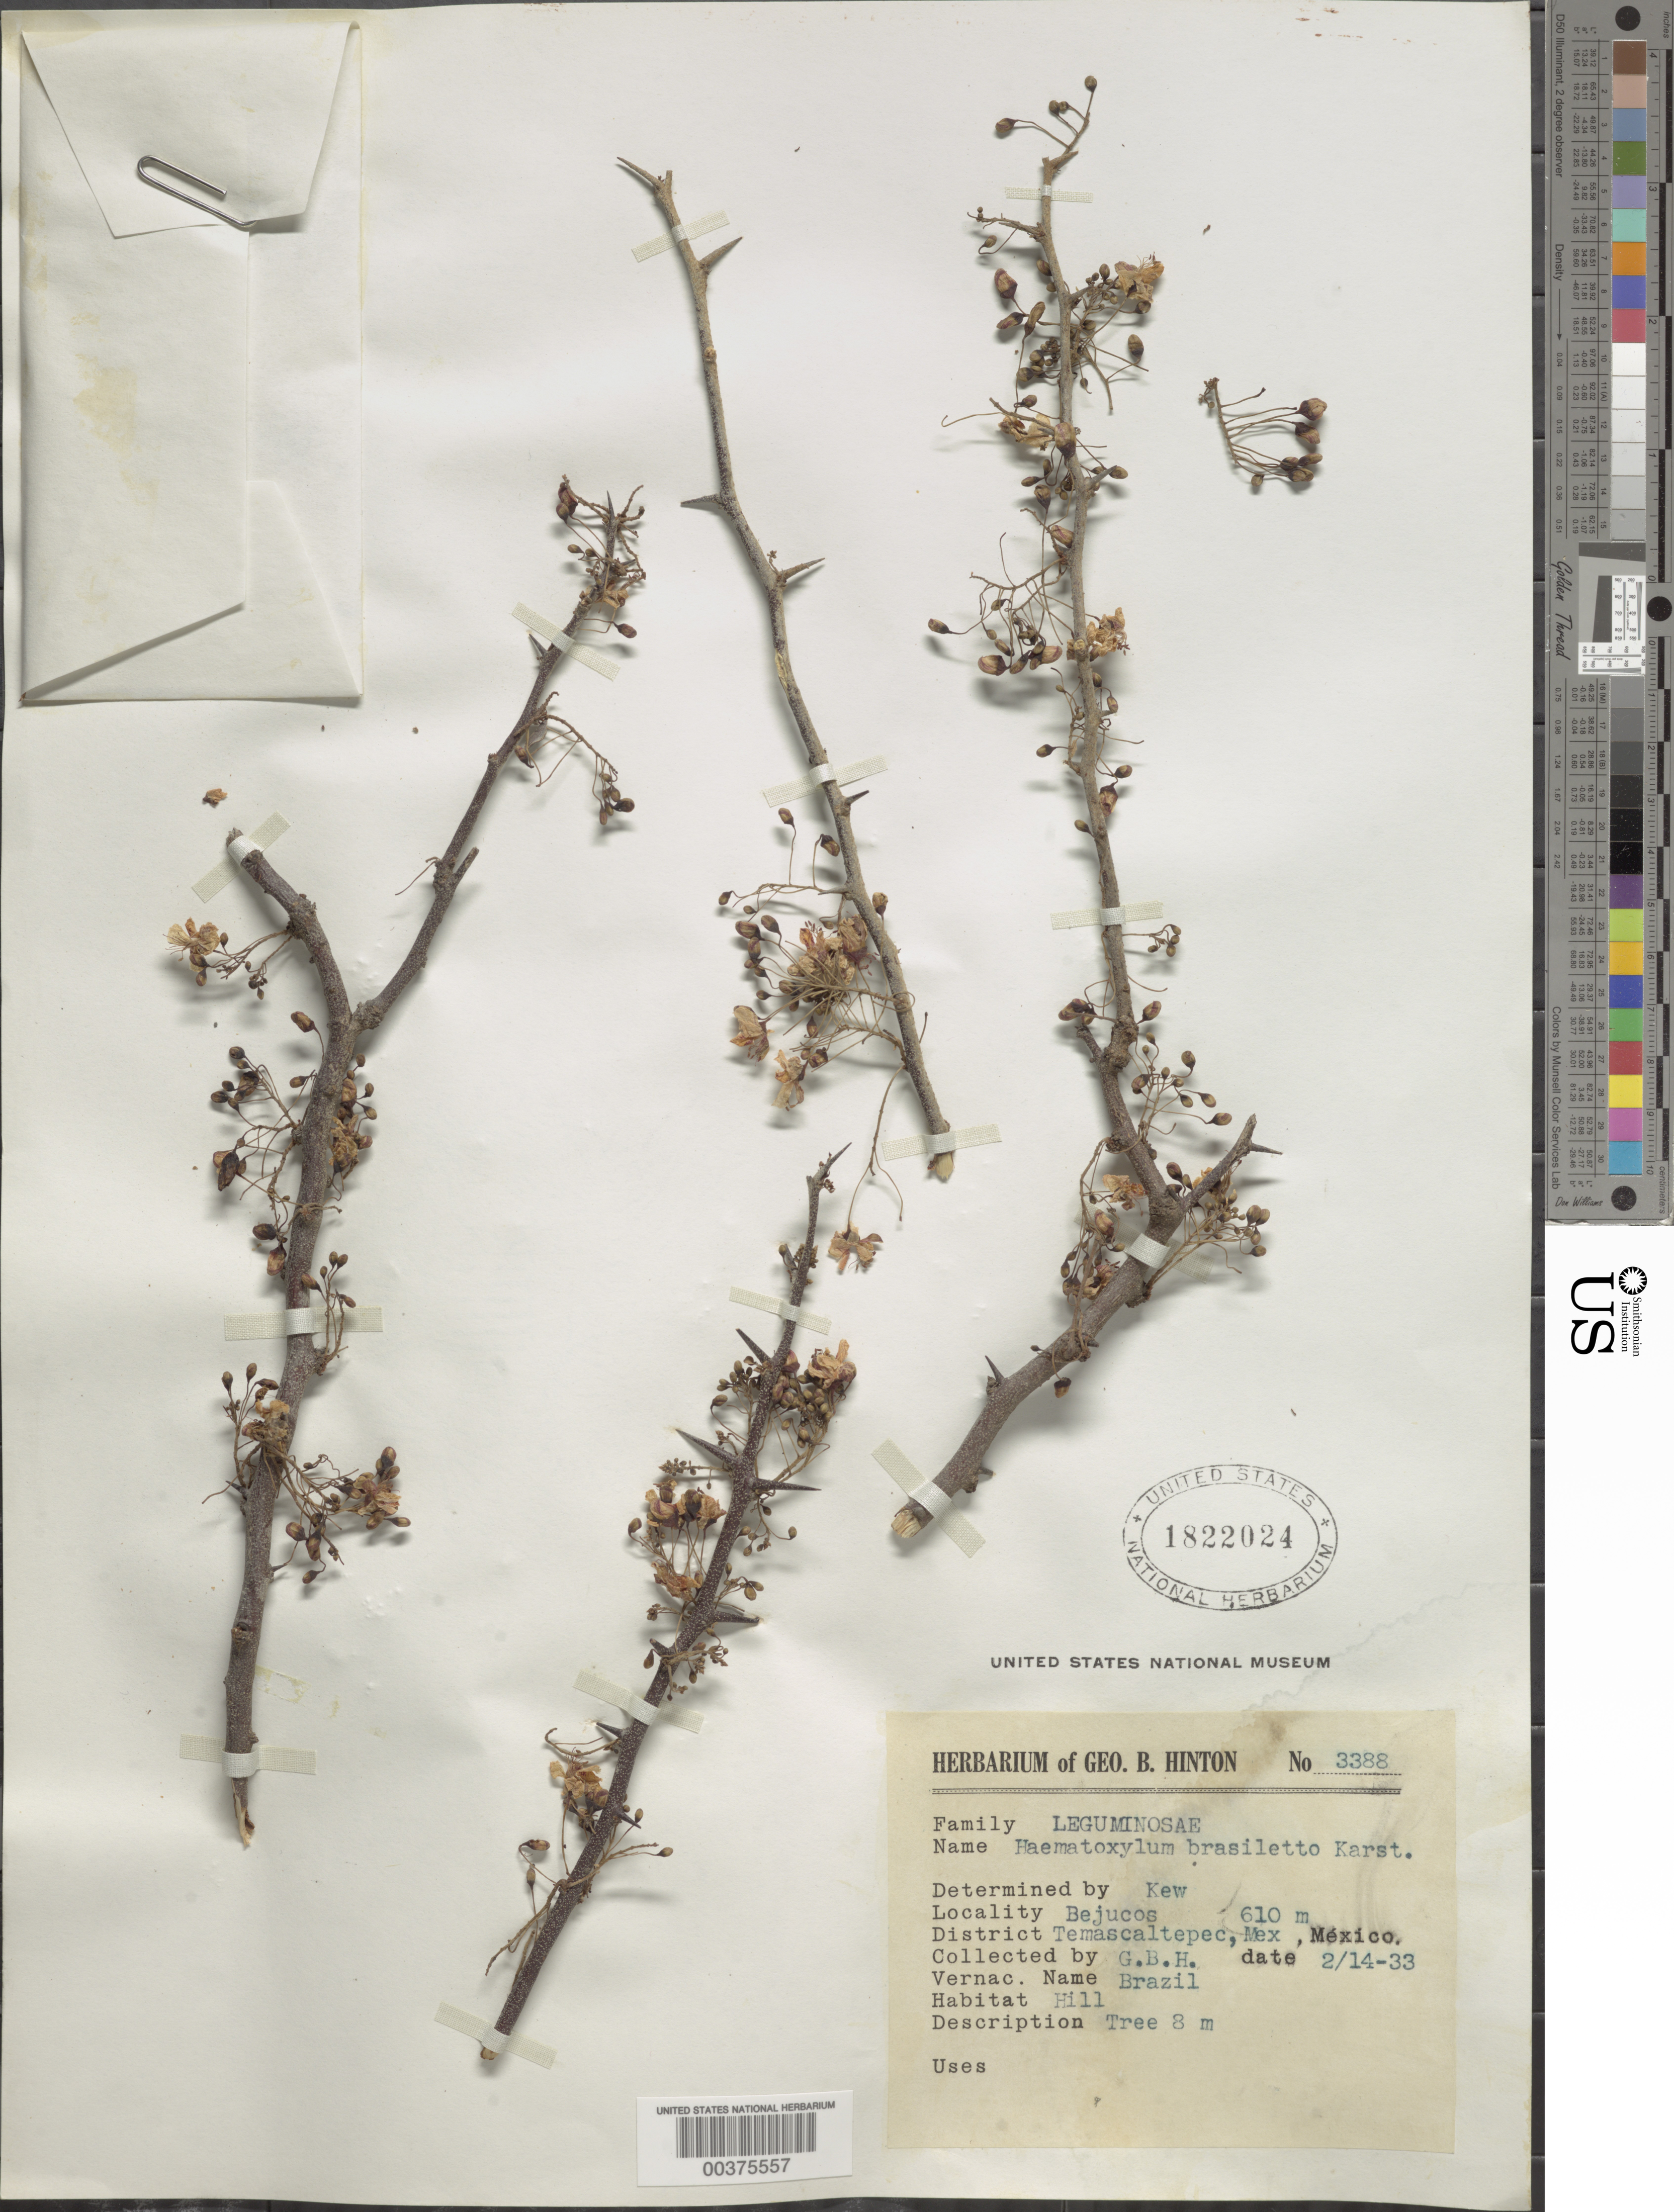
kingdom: Plantae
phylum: Tracheophyta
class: Magnoliopsida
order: Fabales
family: Fabaceae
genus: Haematoxylum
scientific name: Haematoxylum brasiletto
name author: H. Karst.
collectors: G. B. Hinton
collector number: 3388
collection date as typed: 14 Feb 1933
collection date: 1933-02-14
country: Mexico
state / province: México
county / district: Temascaltepec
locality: Bejucos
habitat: Hill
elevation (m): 610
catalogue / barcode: US 1822024